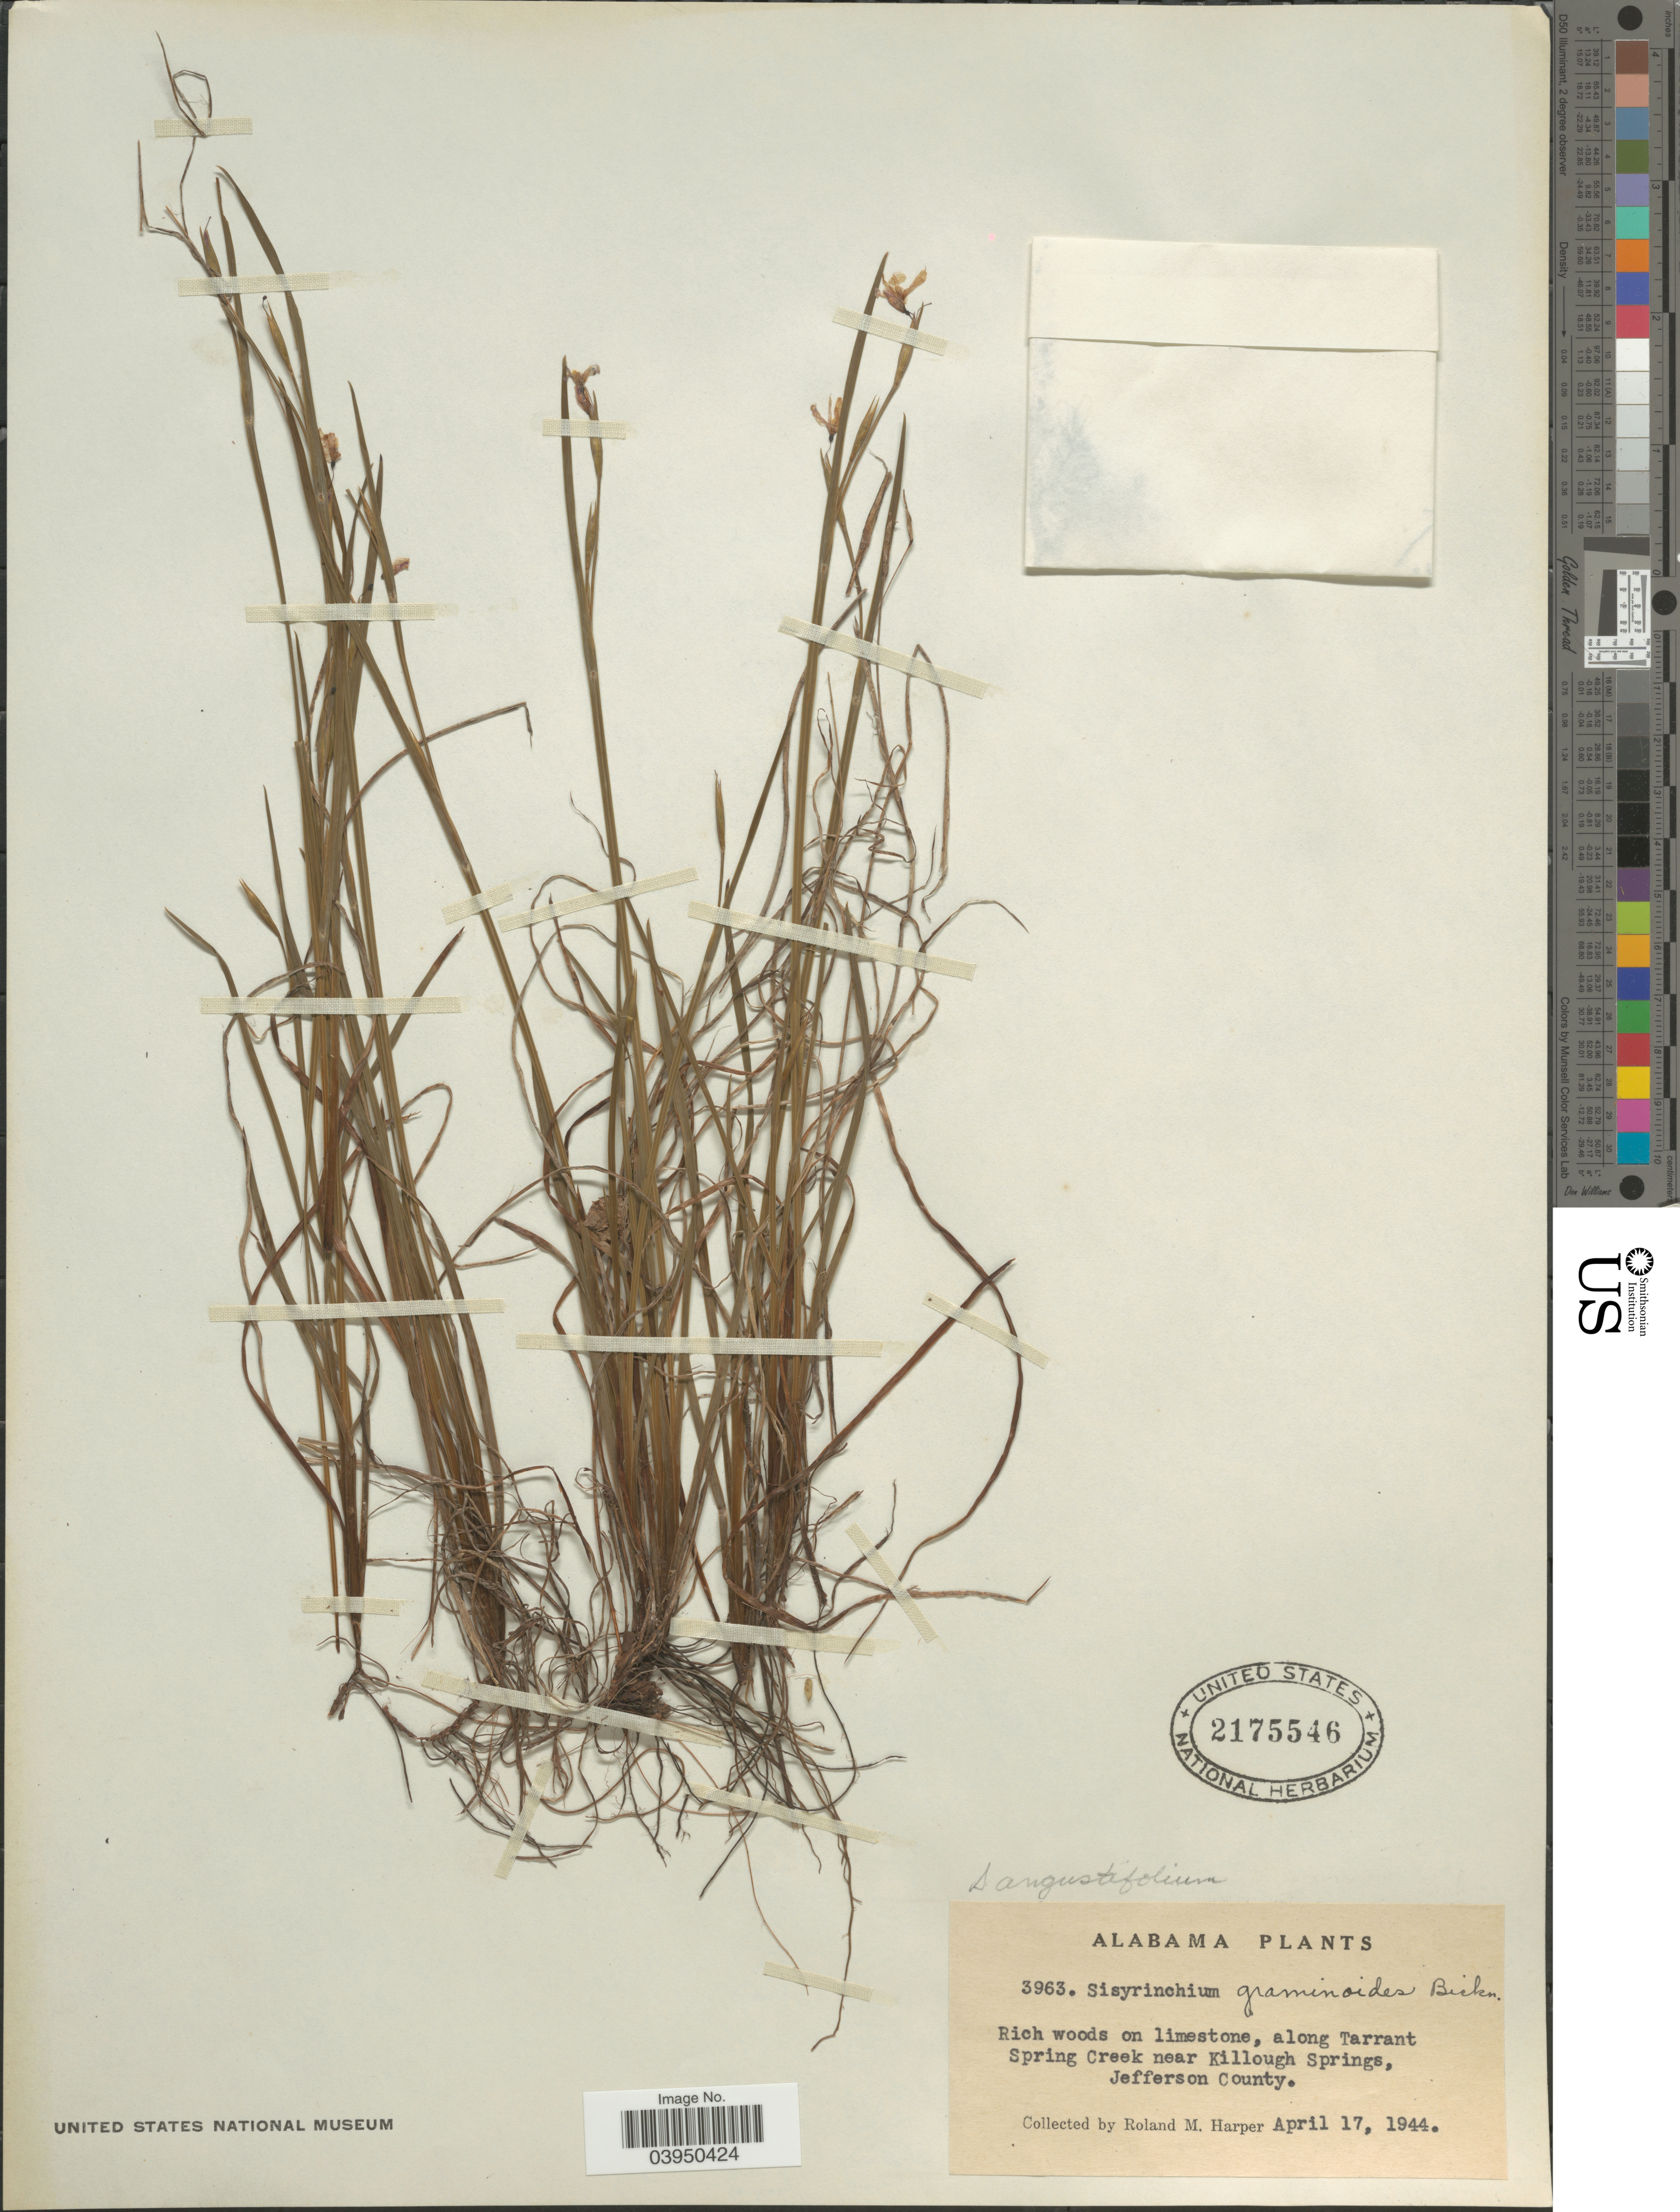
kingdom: Plantae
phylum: Tracheophyta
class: Liliopsida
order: Asparagales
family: Iridaceae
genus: Sisyrinchium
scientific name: Sisyrinchium angustifolium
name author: Mill.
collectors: R. M. Harper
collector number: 3963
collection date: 1944-04-17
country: United States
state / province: Alabama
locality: Along Tarrant Spring Creek near Killough Springs, Jefferson County.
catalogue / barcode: US 2175546